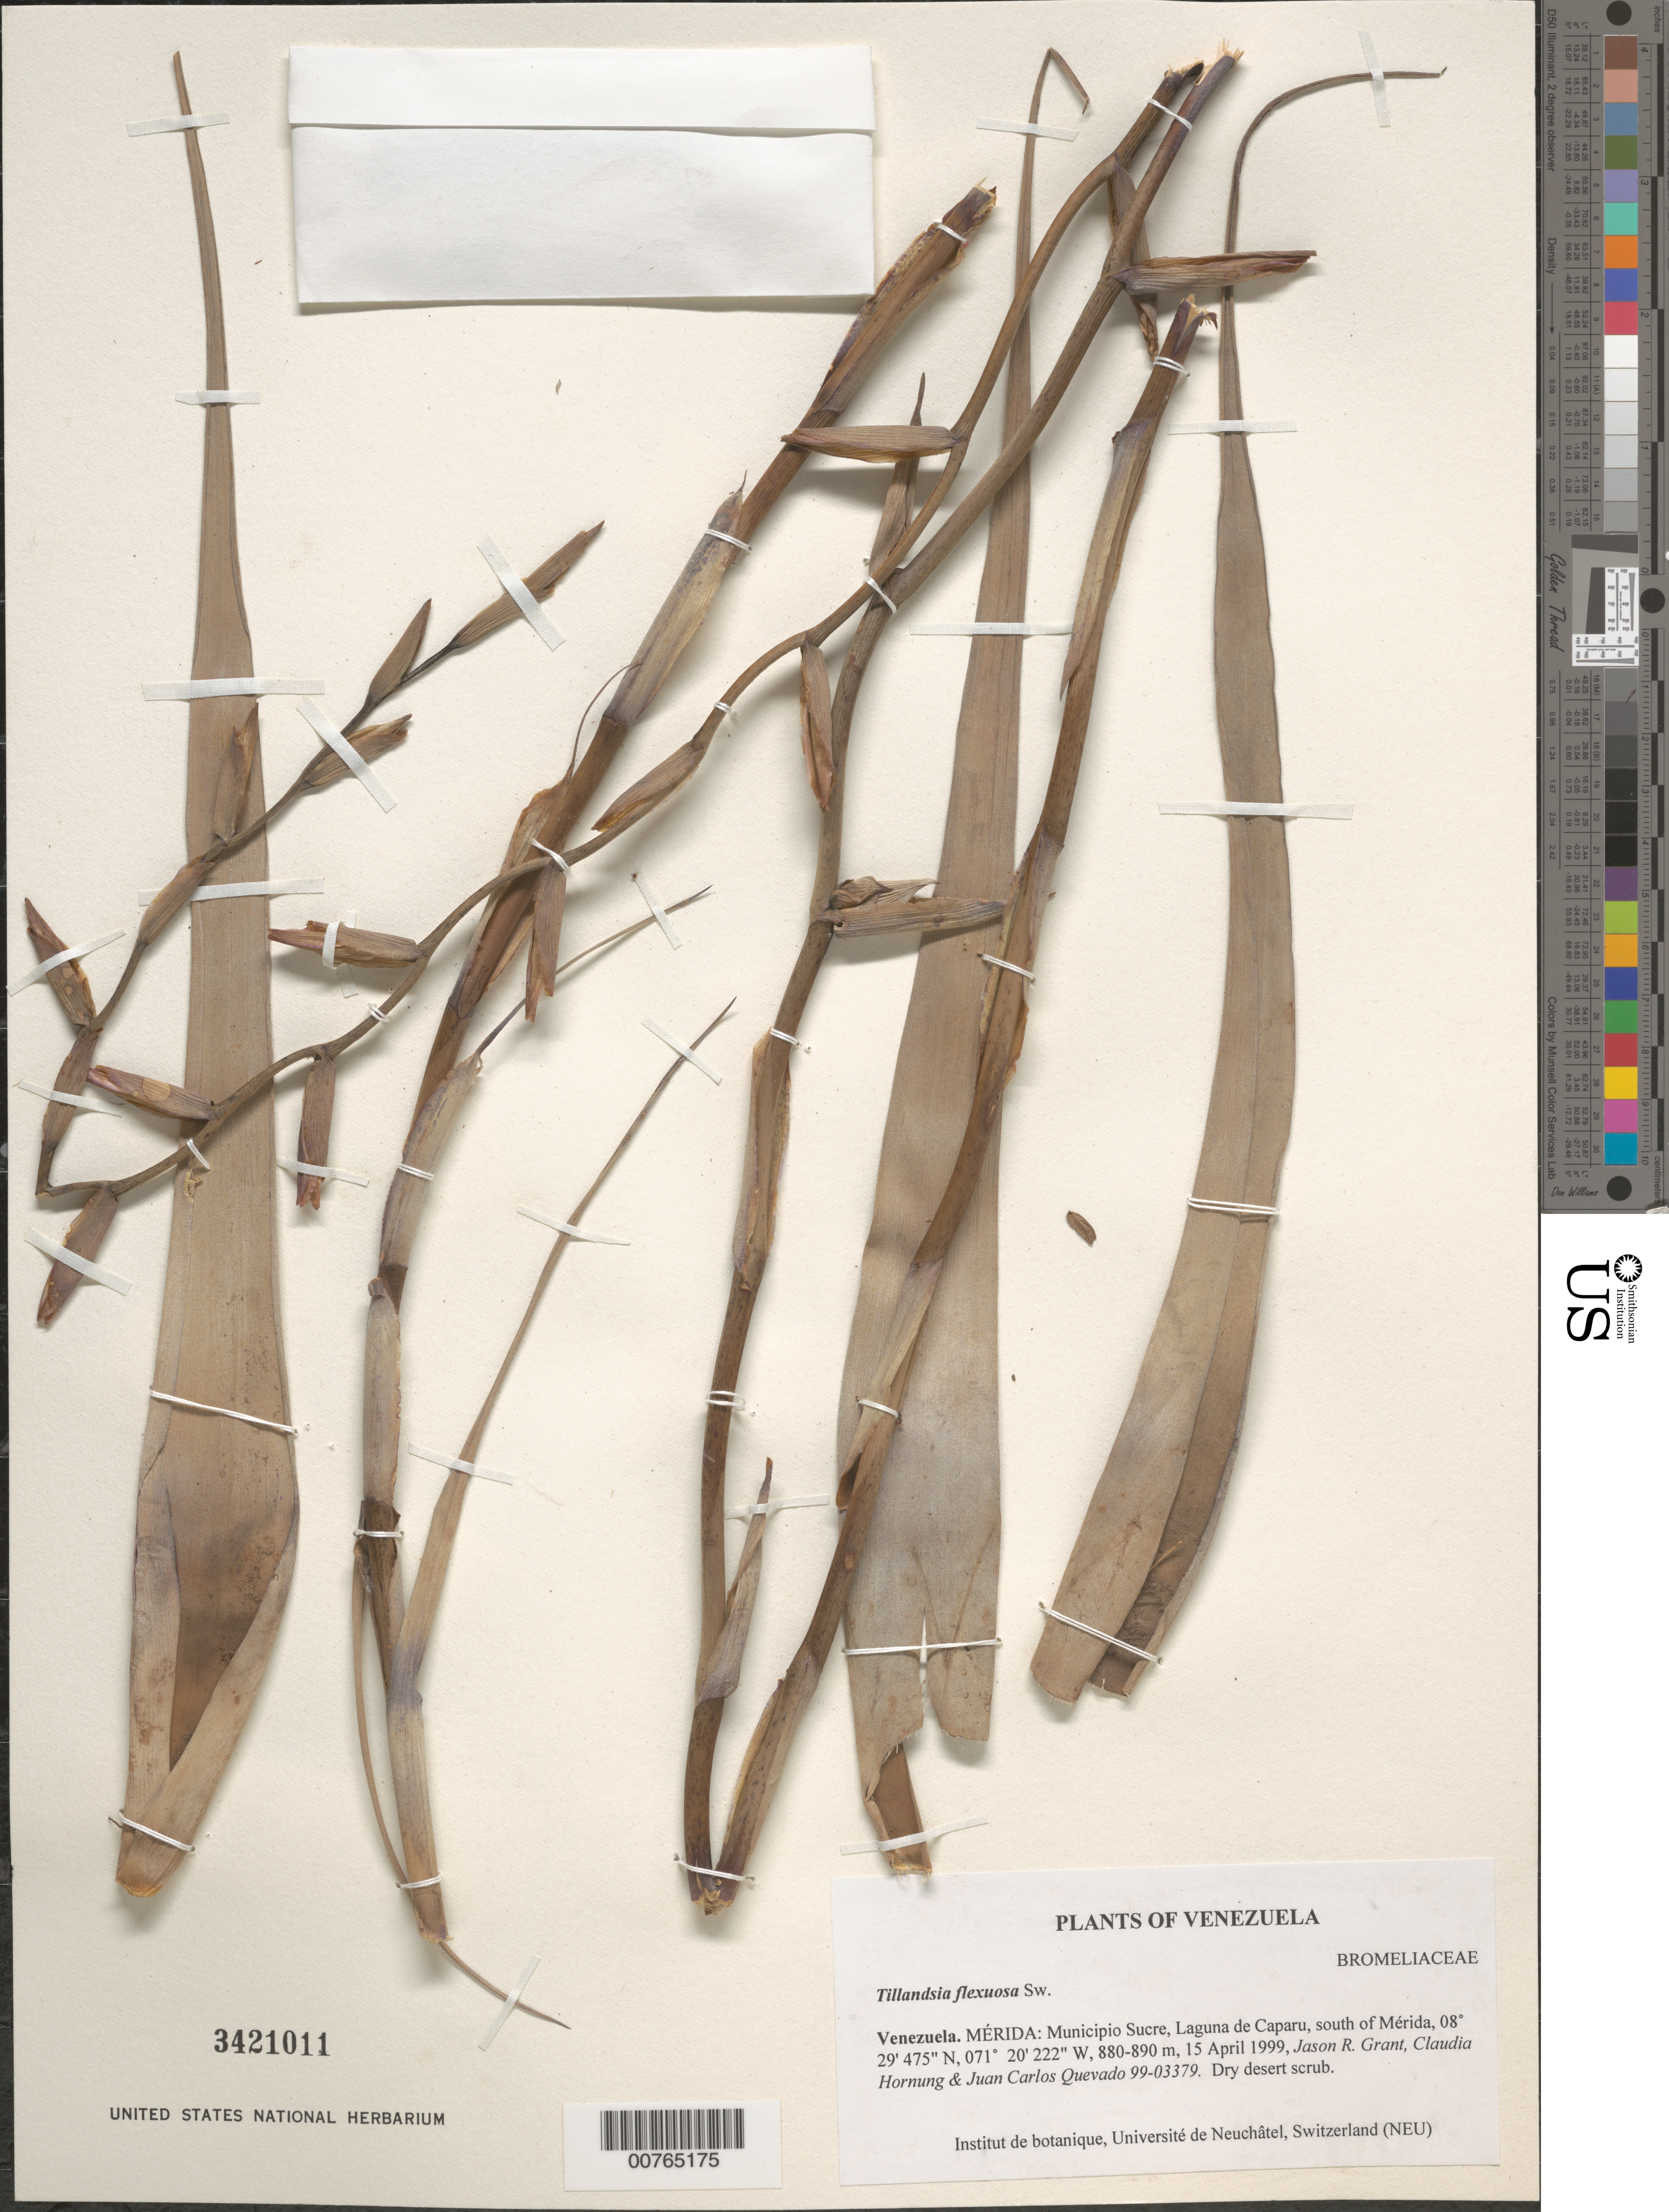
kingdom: Plantae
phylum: Tracheophyta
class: Liliopsida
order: Poales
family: Bromeliaceae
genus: Tillandsia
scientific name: Tillandsia flexuosa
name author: Sw.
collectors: J. R. Grant, C. Hornung & J. Quevado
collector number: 99-03379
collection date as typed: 15 Apr 1999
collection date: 1999-04-15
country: Venezuela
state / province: Mérida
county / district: Sucre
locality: Laguna de Caparu, S of Merida.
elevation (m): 880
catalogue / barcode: US 3421011